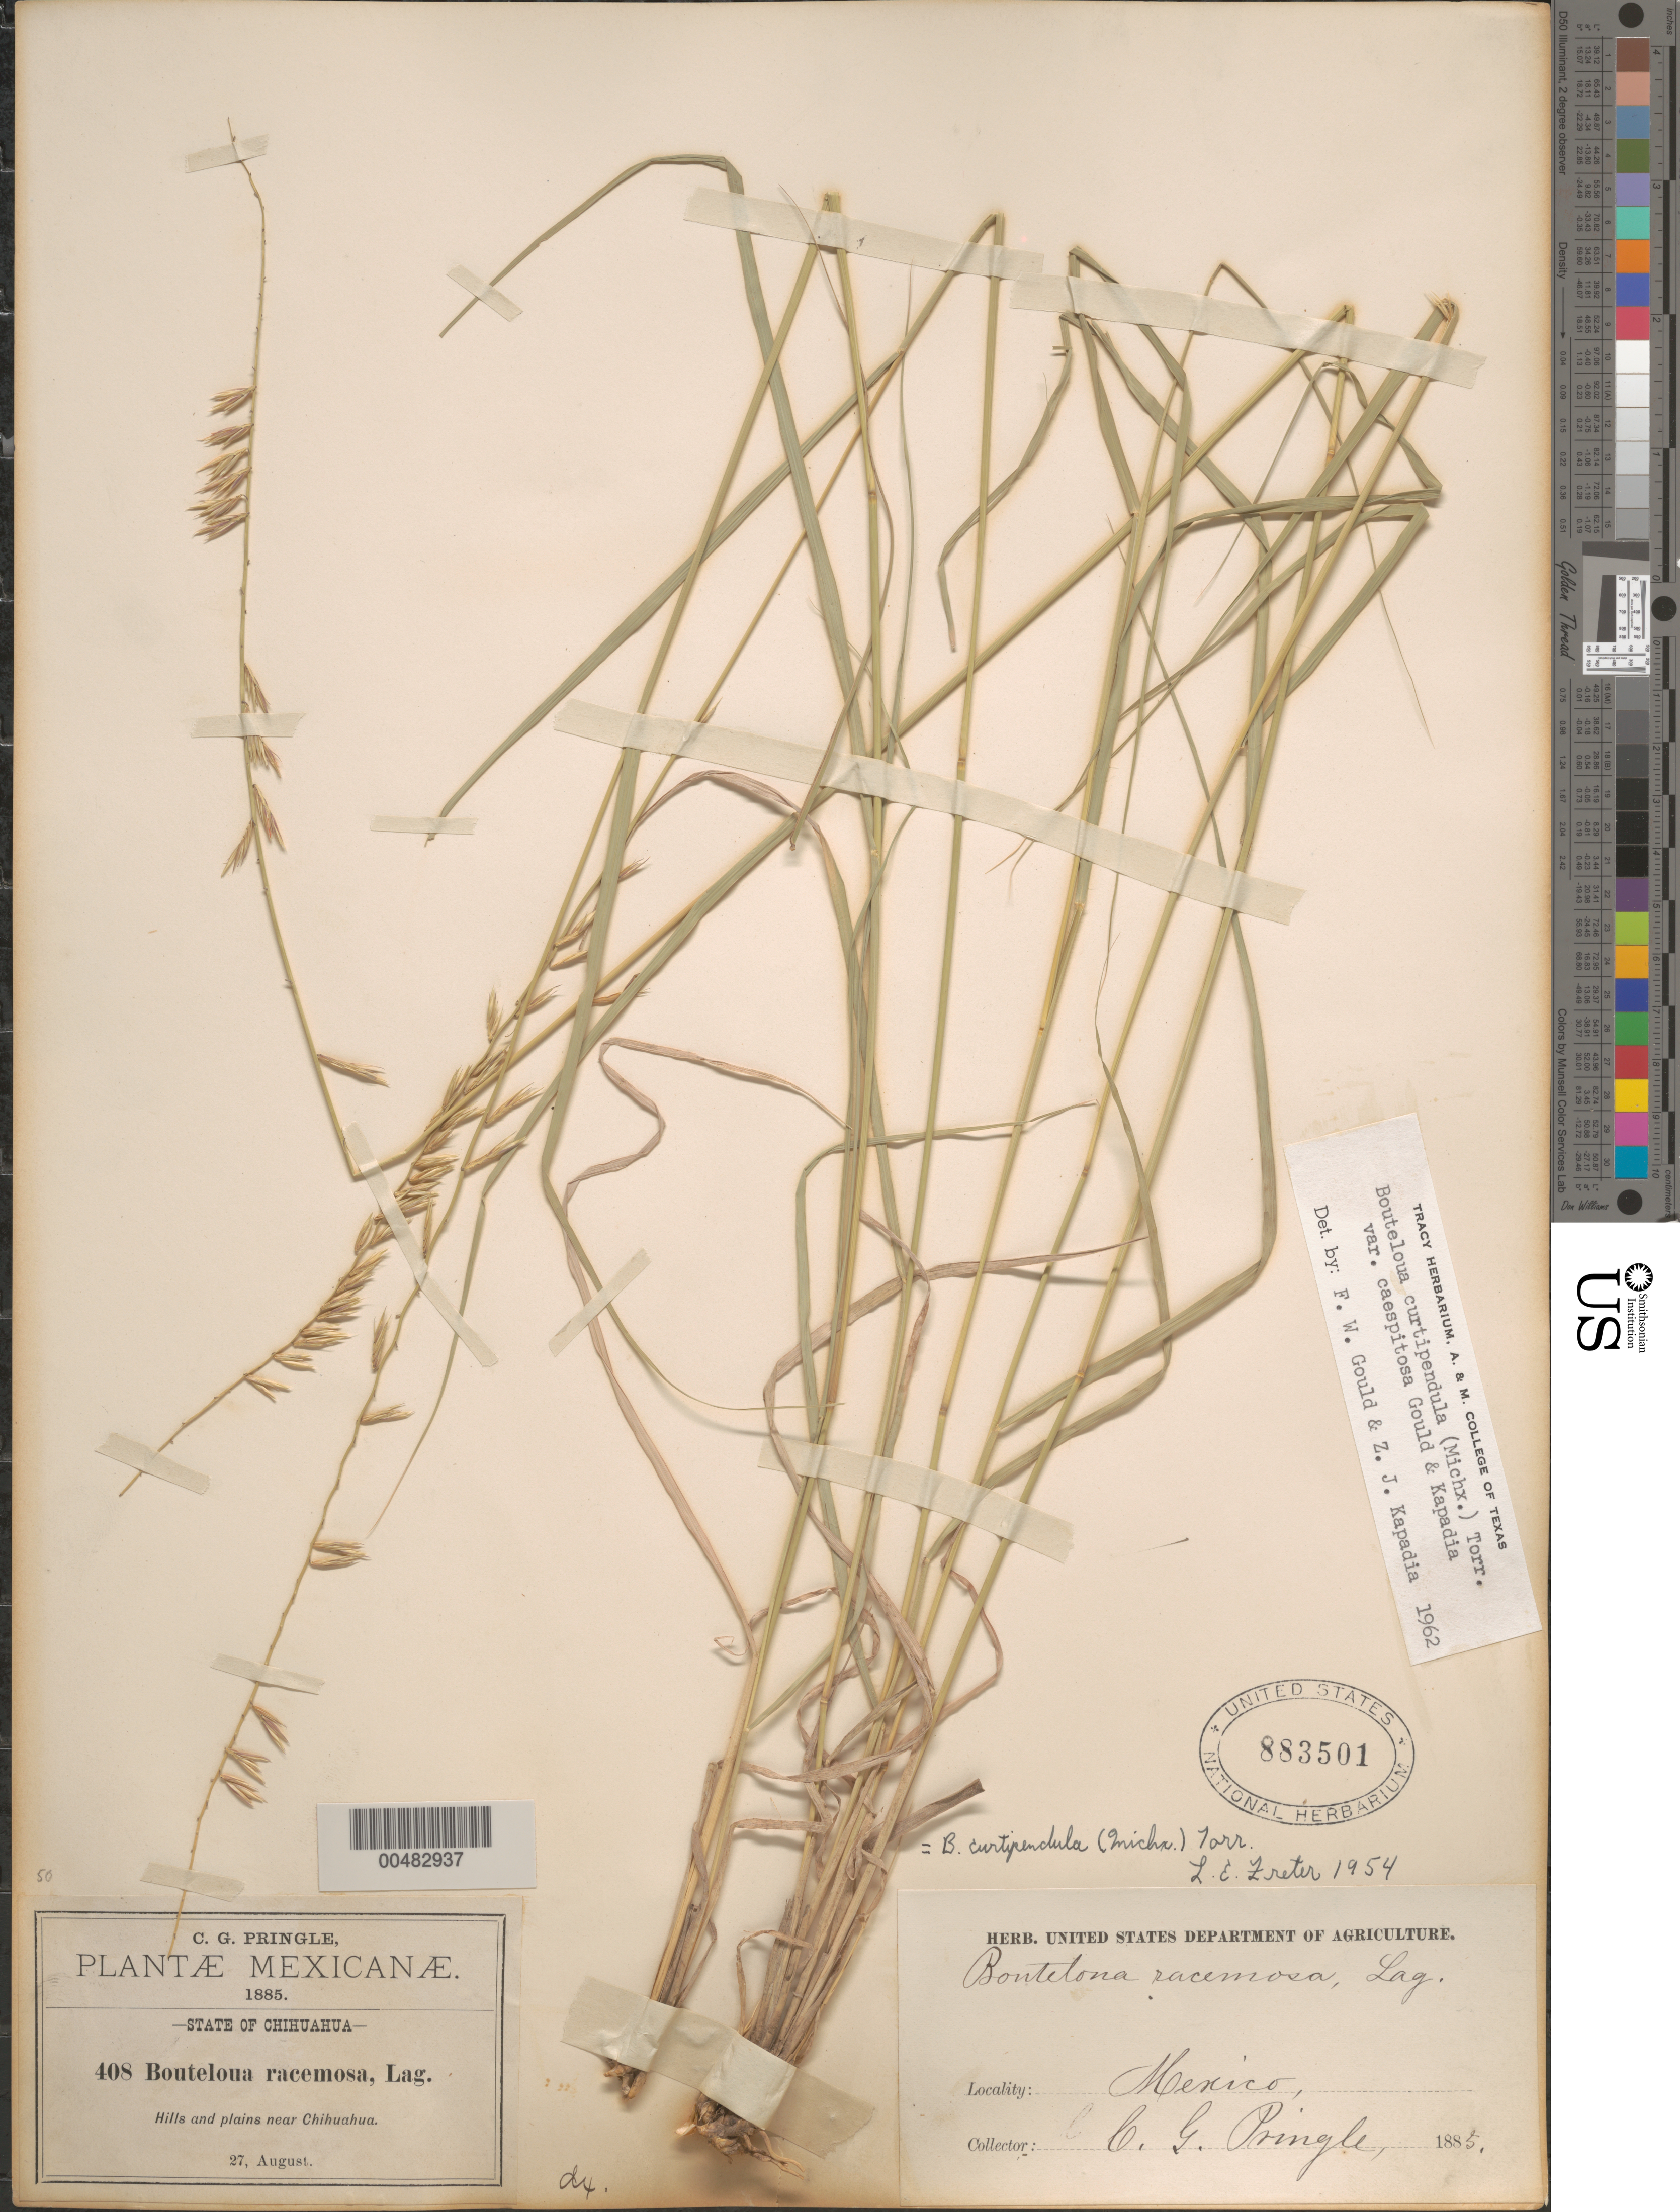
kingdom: Plantae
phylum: Tracheophyta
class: Liliopsida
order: Poales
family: Poaceae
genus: Bouteloua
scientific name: Bouteloua curtipendula var. caespitosa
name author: Gould & Kapadia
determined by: Gould, F. W.; Kapadia, Zarir J.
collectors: C. G. Pringle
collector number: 408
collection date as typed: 27 Aug 1885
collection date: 1885-08-27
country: Mexico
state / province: Chihuahua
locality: Hills and plains near Chihuahua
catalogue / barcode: US 883501